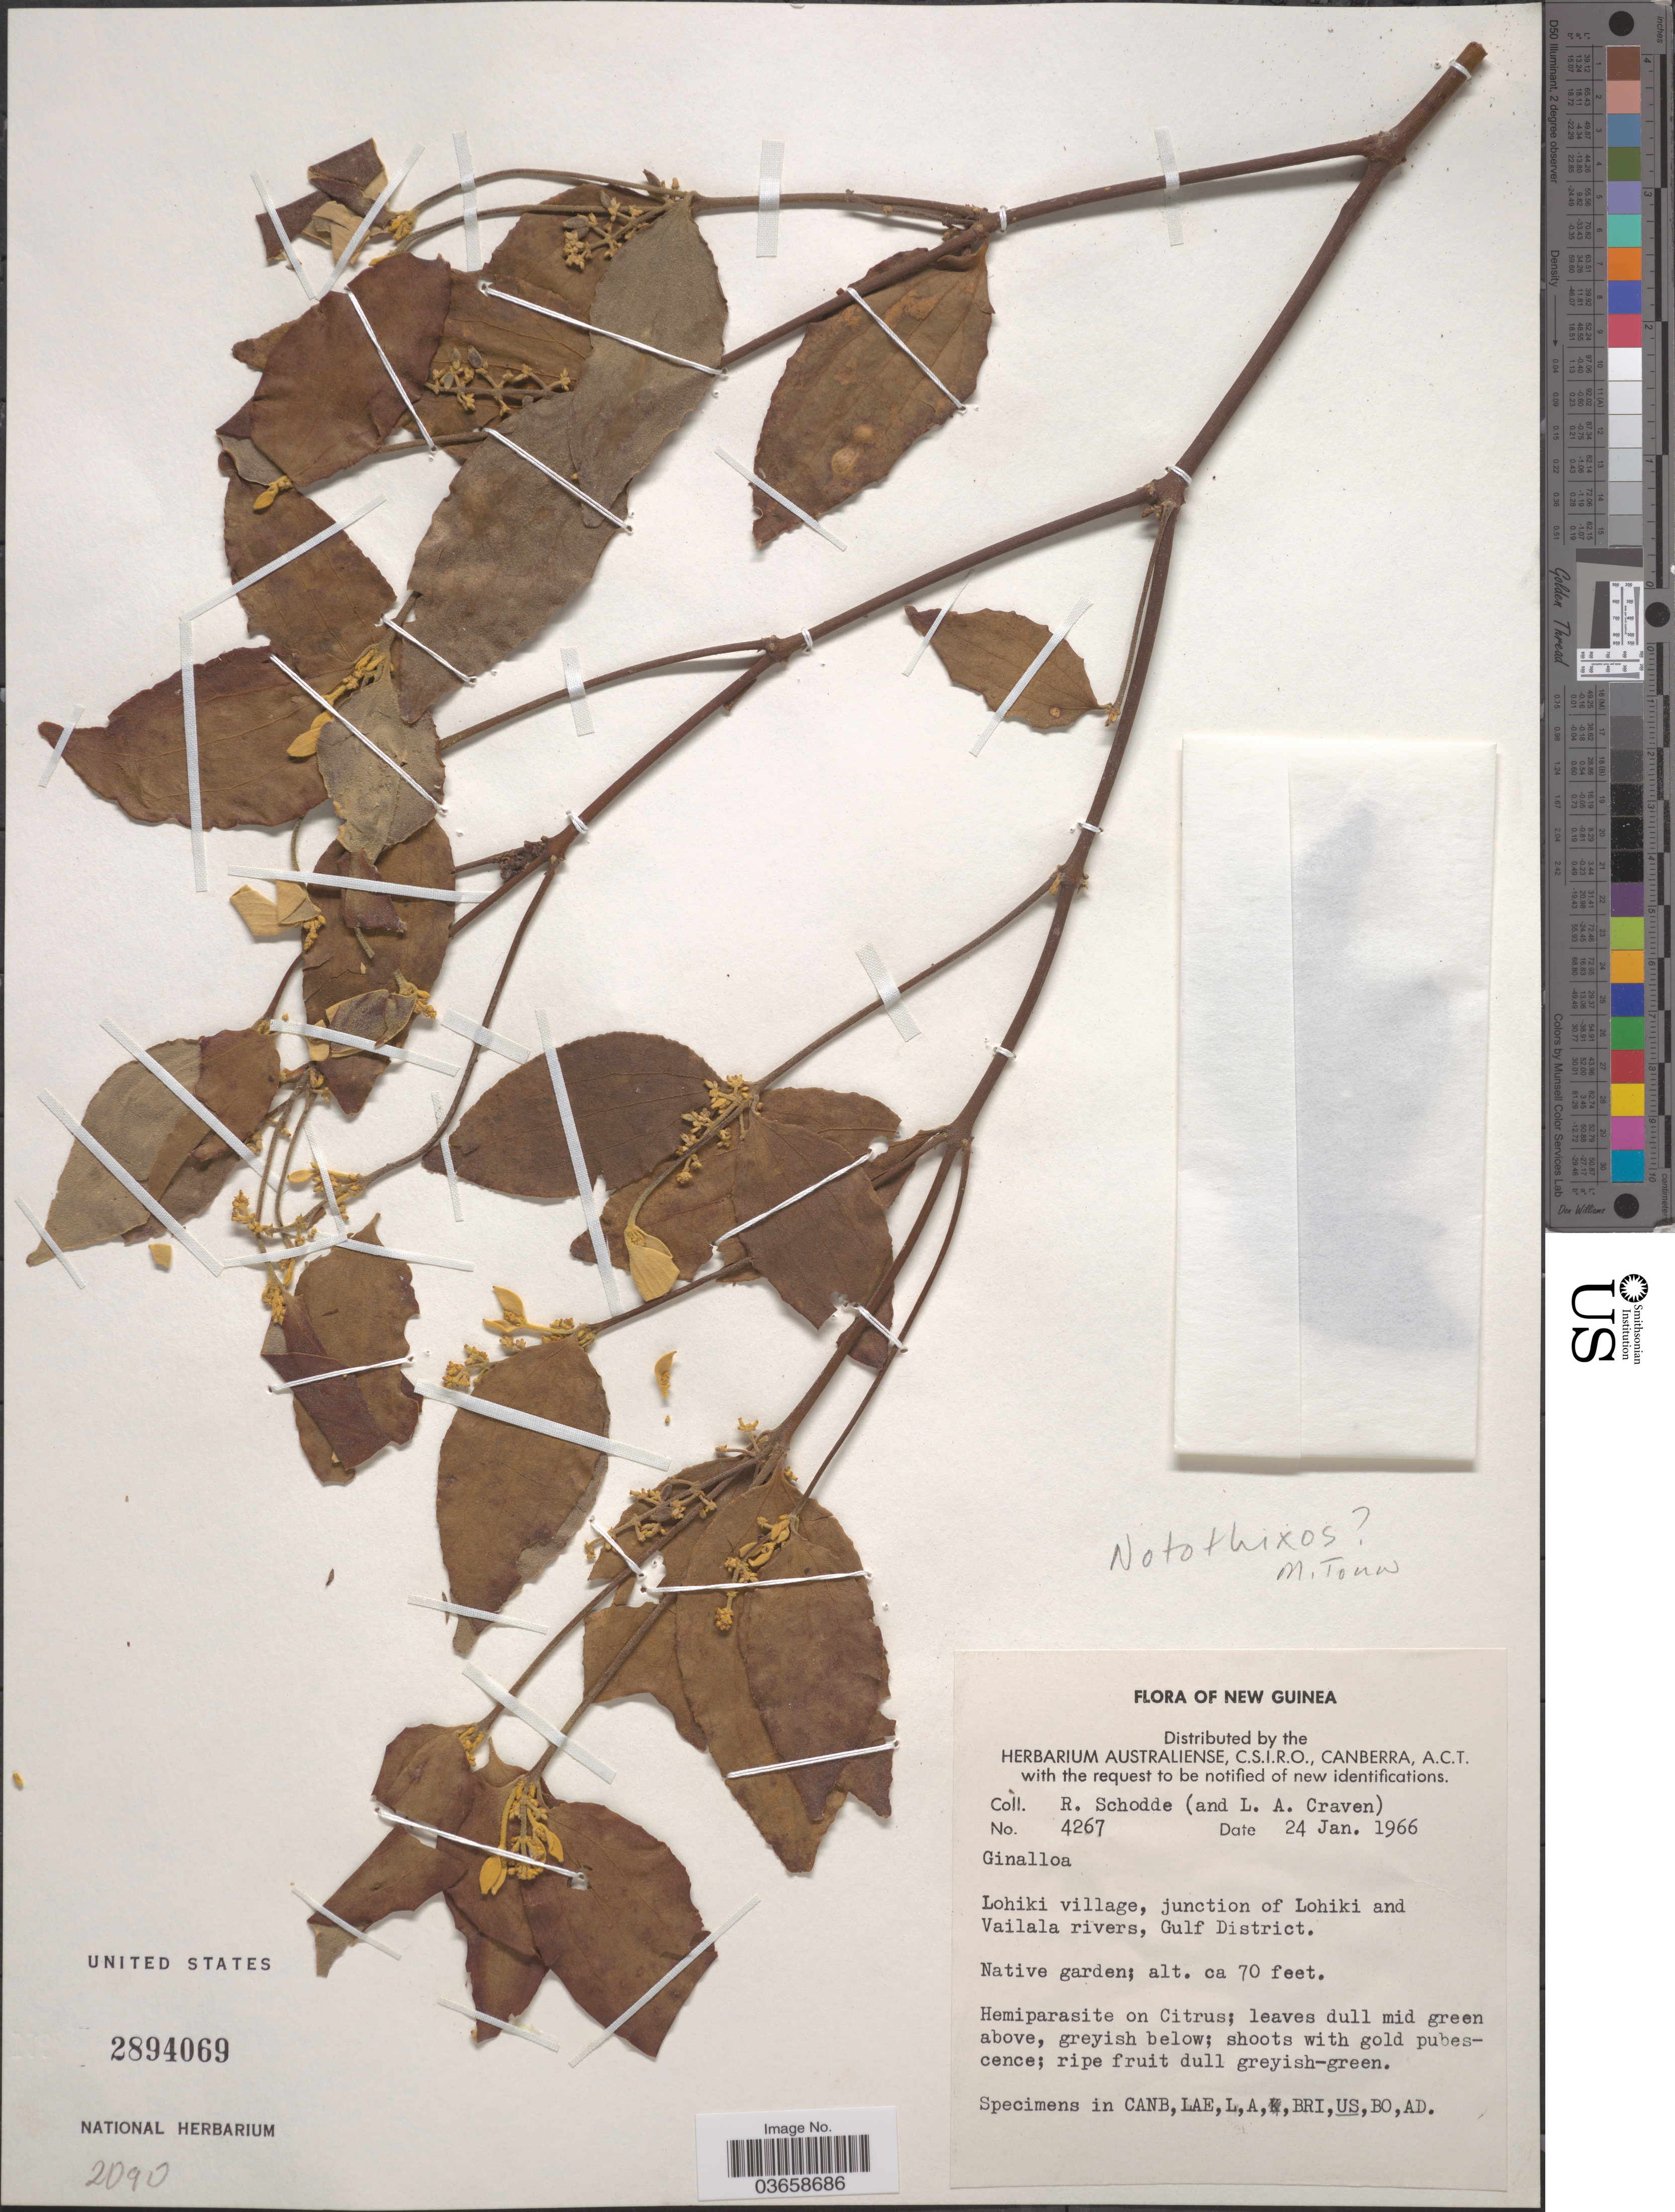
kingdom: Plantae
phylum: Tracheophyta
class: Magnoliopsida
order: Santalales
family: Viscaceae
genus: Ginalloa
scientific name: Ginalloa sp.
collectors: R. Schodde & L. A. Craven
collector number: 4267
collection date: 1966-01-24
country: Papua New Guinea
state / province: Gulf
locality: New Guinea. Lohiki village, junction of Lohiki and Vailala rivers, Gulf District.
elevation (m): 21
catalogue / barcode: US 2894069